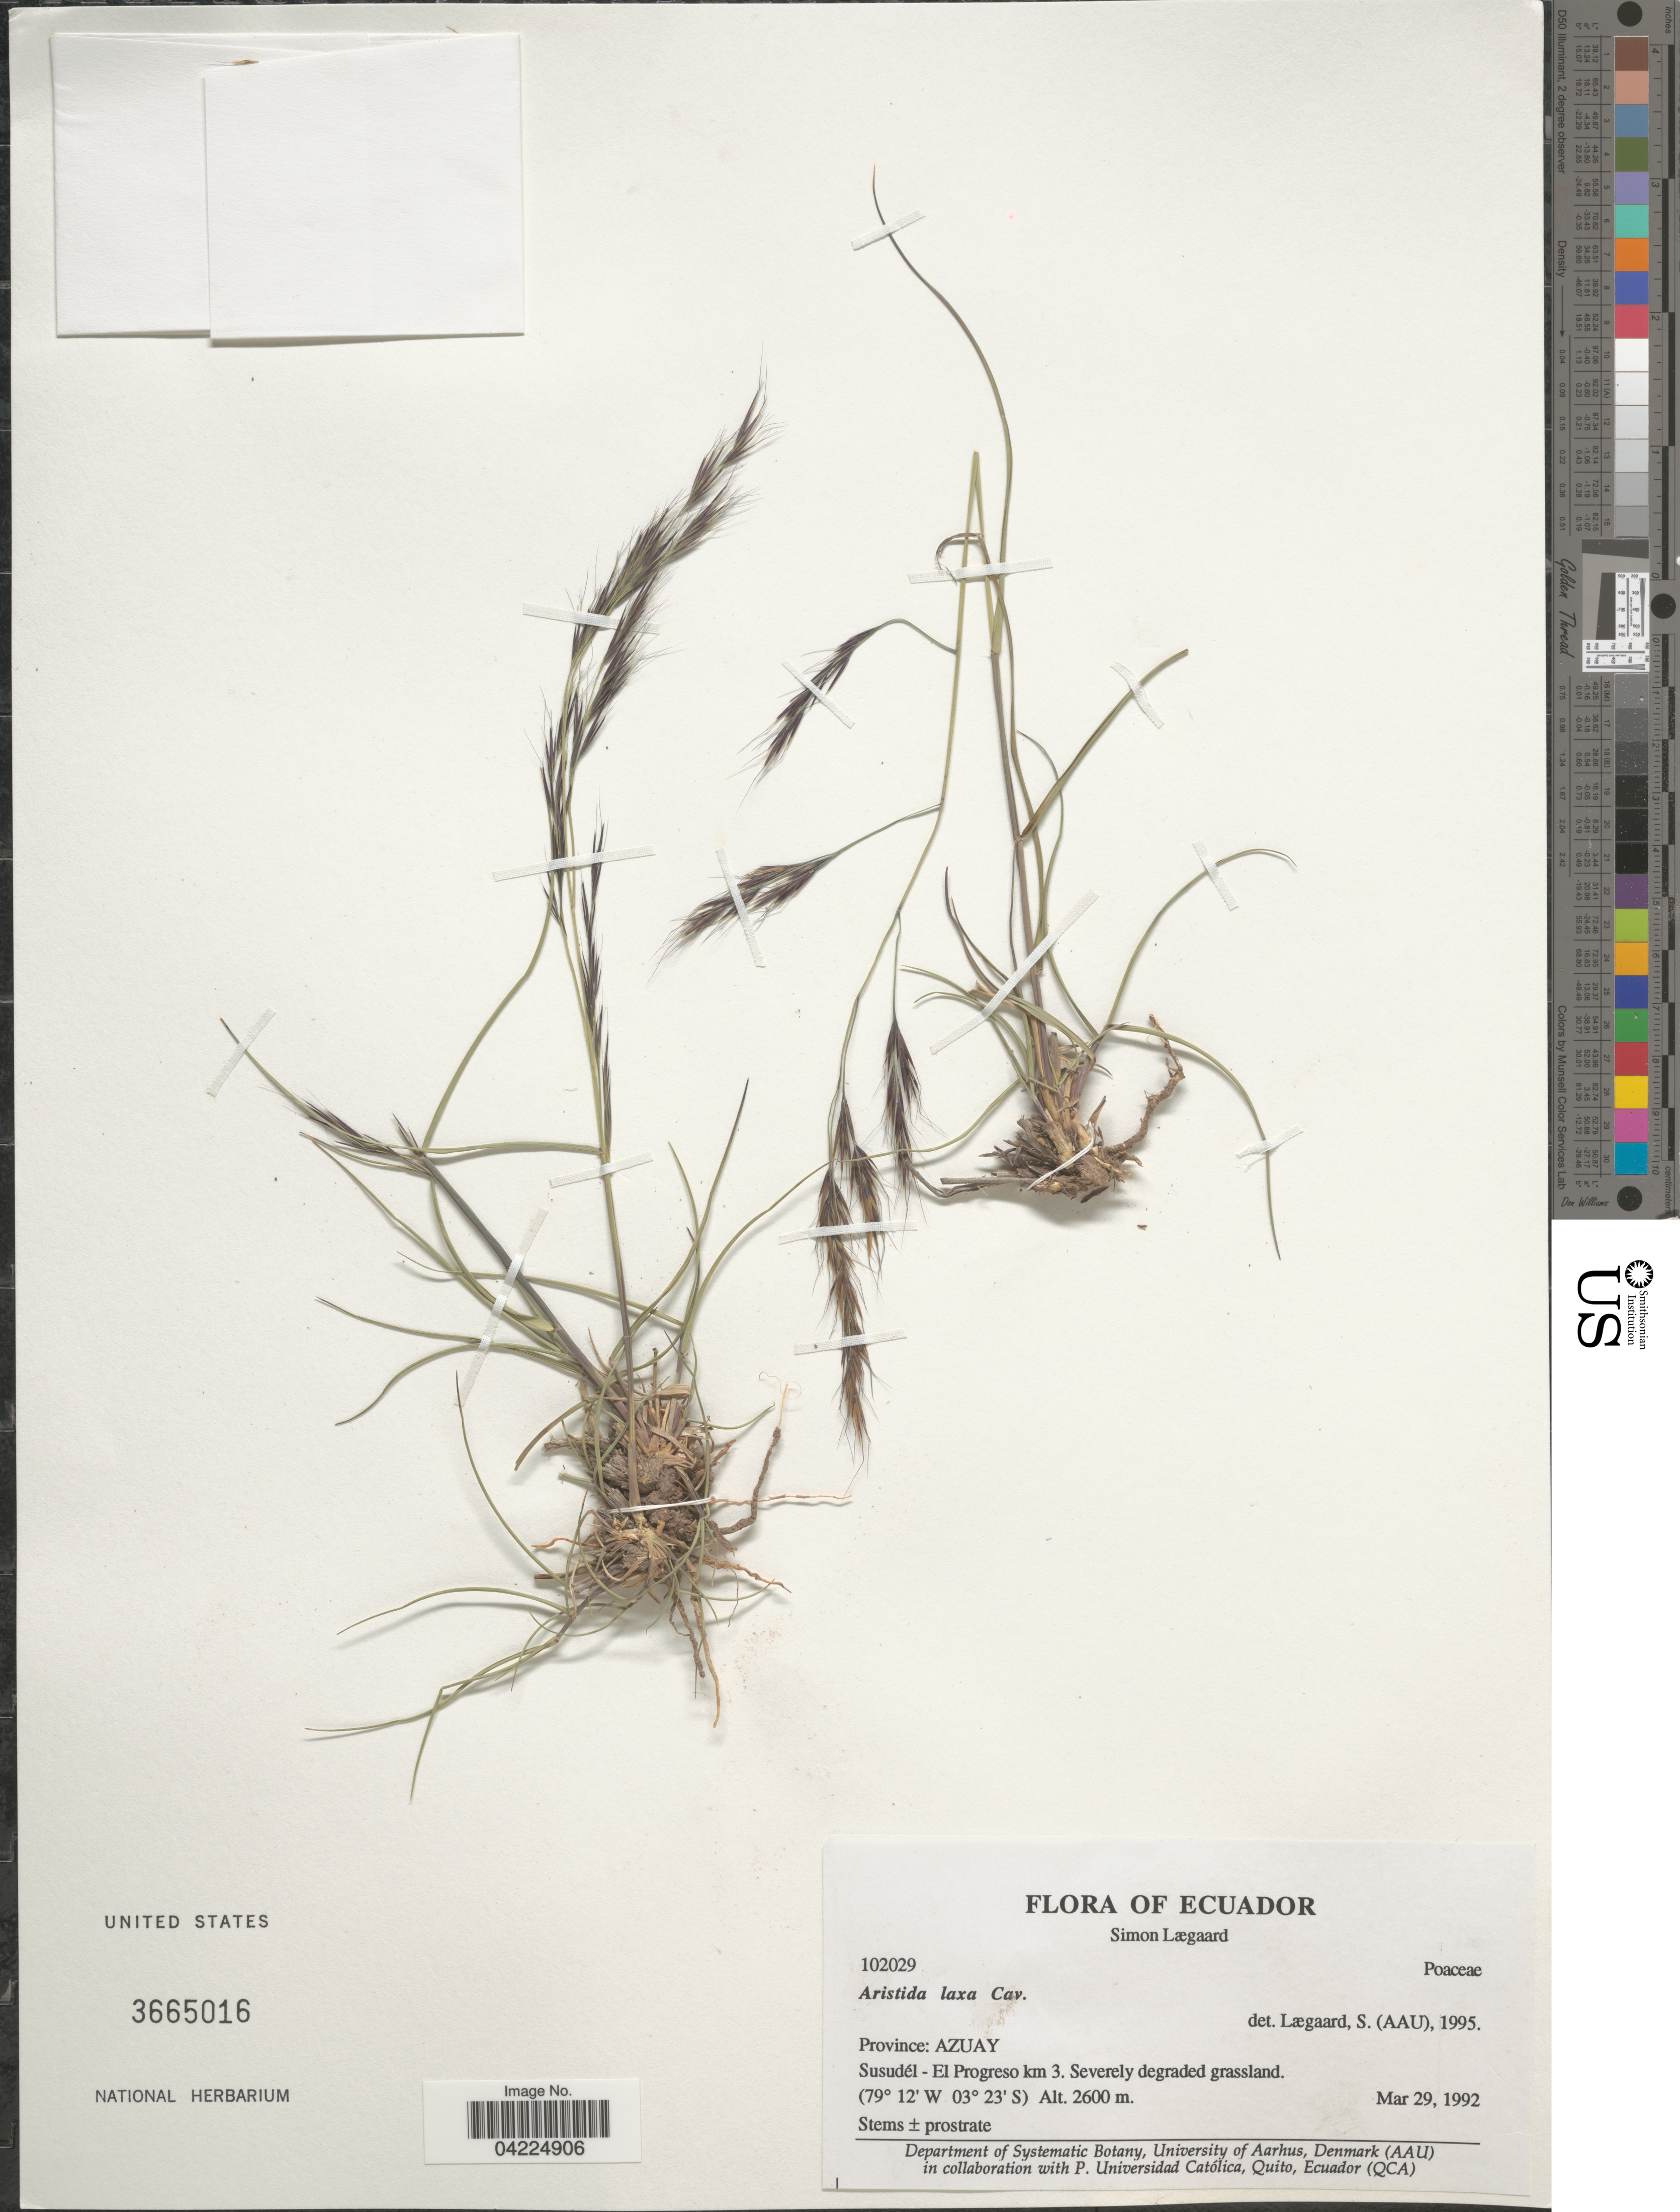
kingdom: Plantae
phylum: Tracheophyta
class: Liliopsida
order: Poales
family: Poaceae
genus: Aristida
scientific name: Aristida laxa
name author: Cav.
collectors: S. Lægaard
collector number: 102029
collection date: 1992-03-29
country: Ecuador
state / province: Azuay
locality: Susudél - El Progreso km 3. Severely degraded grassland.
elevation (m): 2600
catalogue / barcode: US 3665016